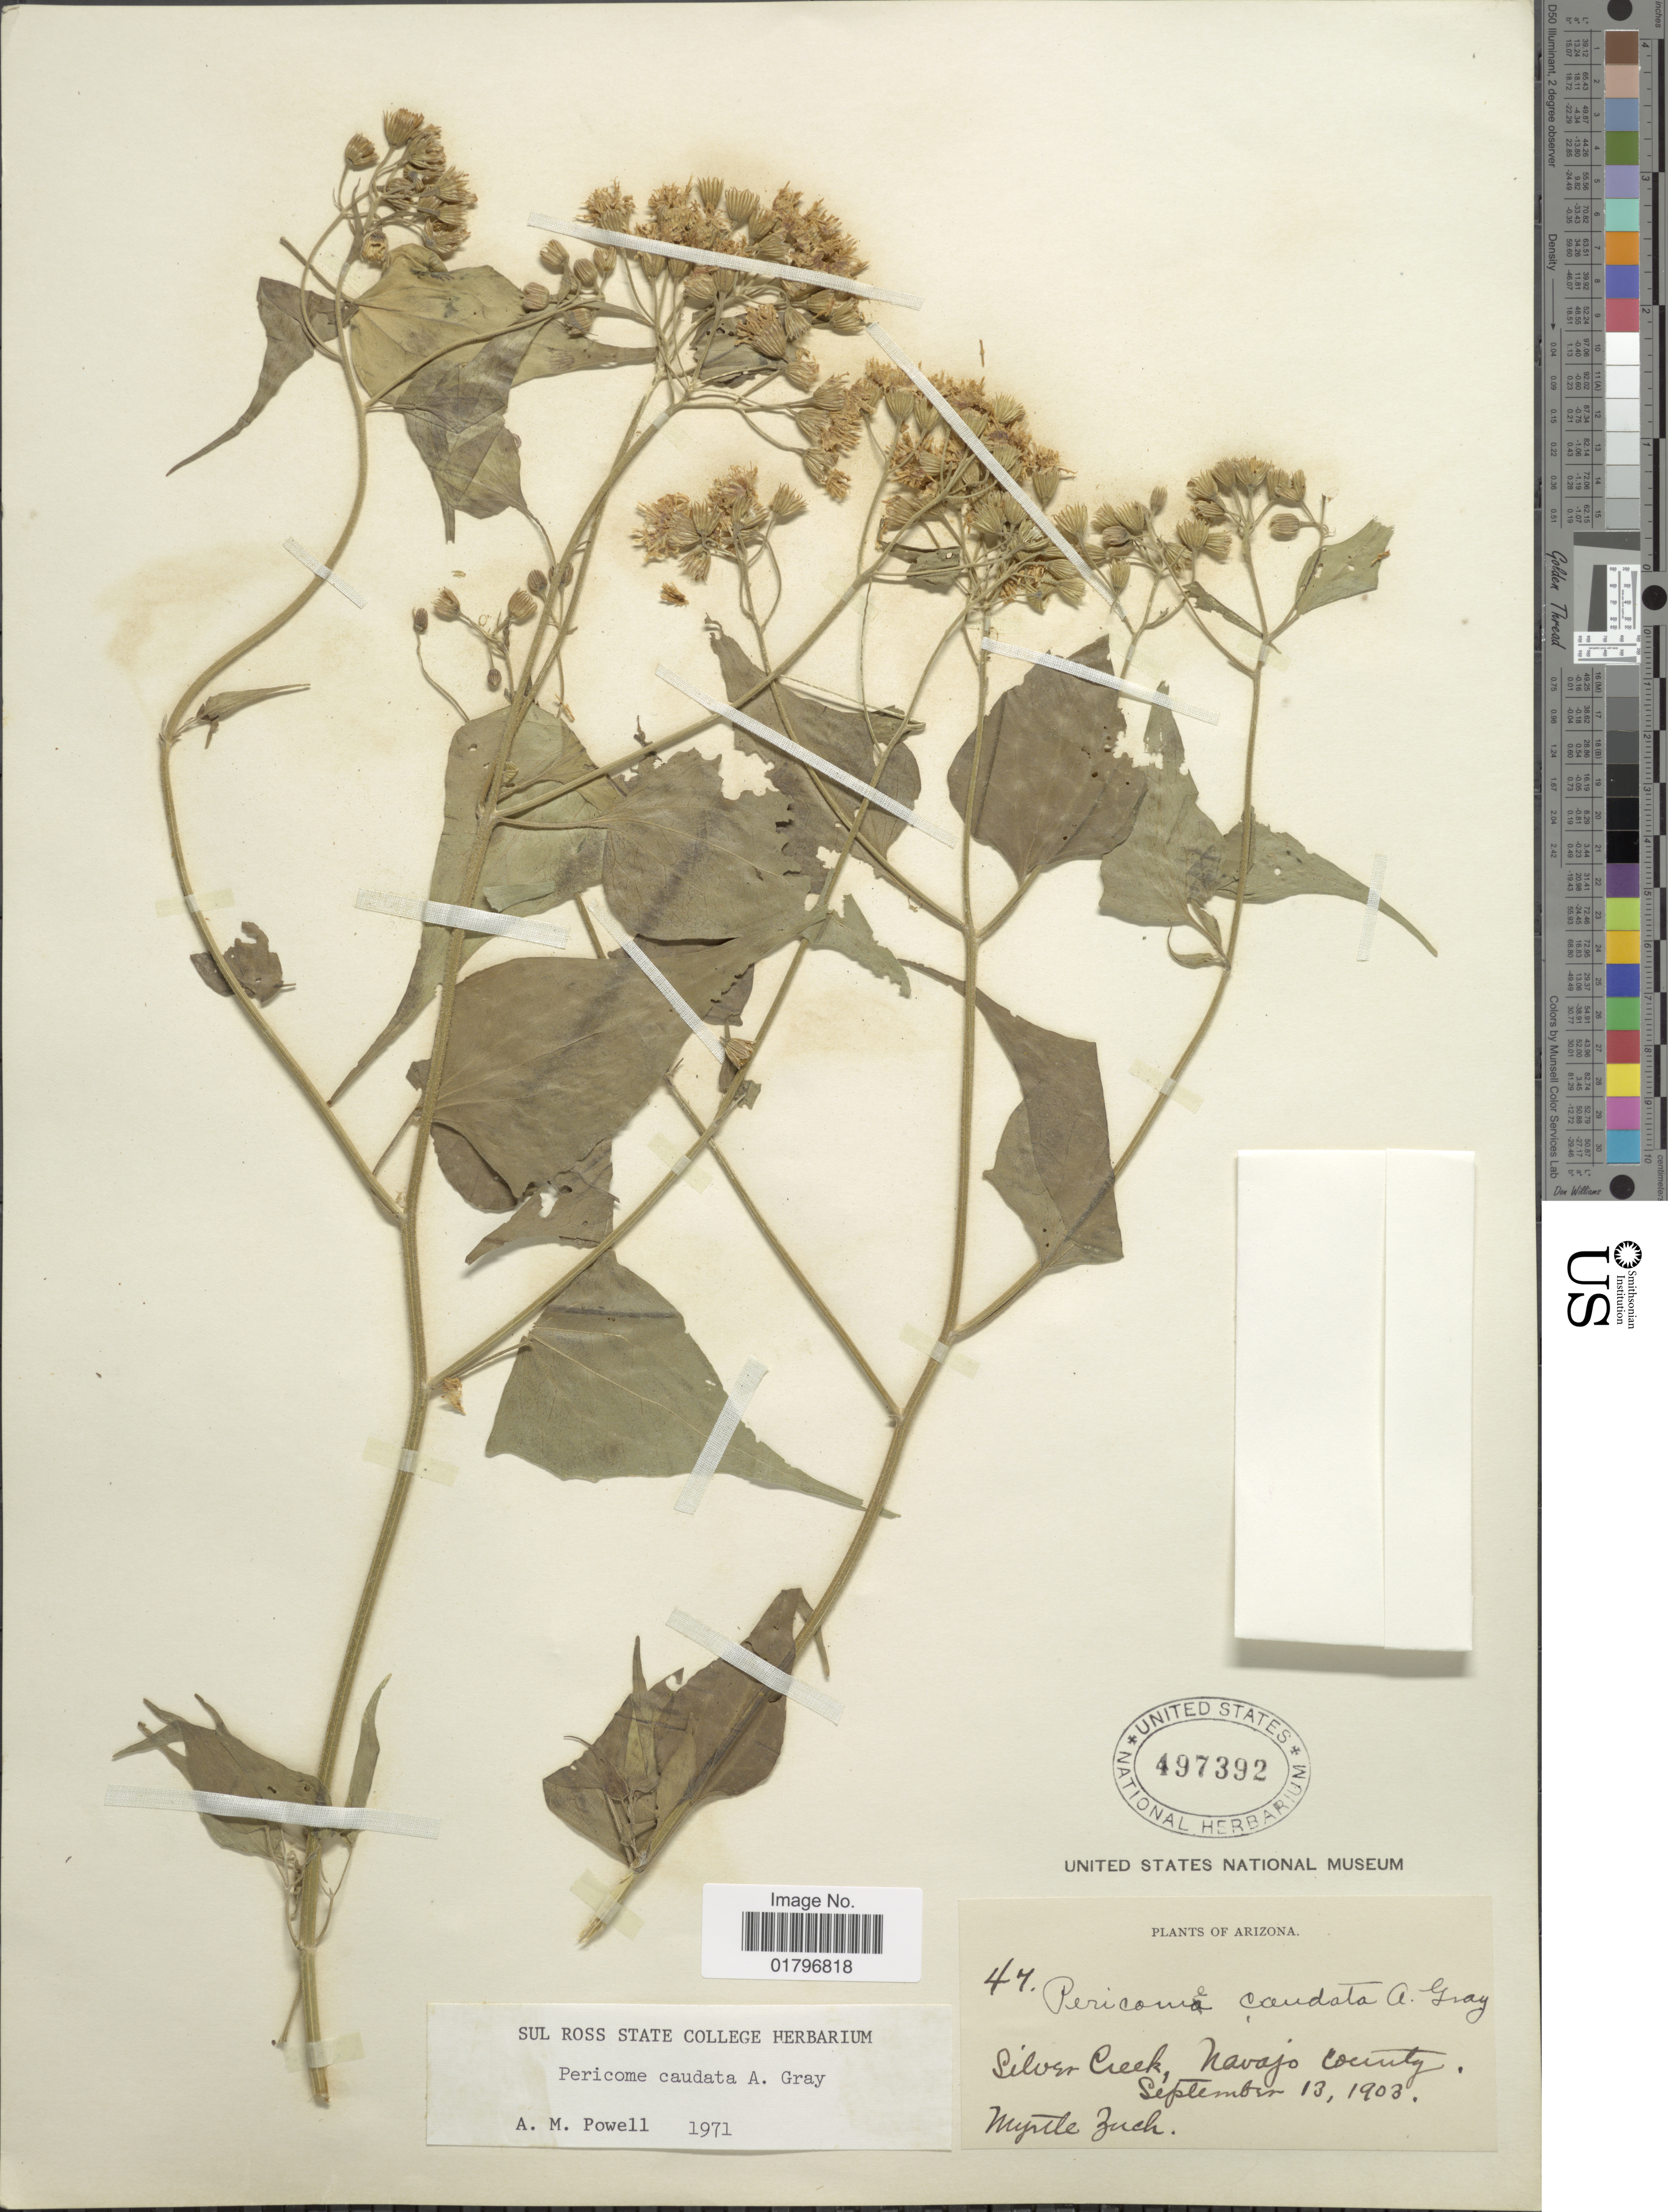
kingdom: Plantae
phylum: Tracheophyta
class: Magnoliopsida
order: Asterales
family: Asteraceae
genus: Pericome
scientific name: Pericome caudata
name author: A. Gray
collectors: M. Zuck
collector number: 47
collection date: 1903-09-13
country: United States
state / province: Arizona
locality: Silver Creek, Navajo County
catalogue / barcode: US 497392